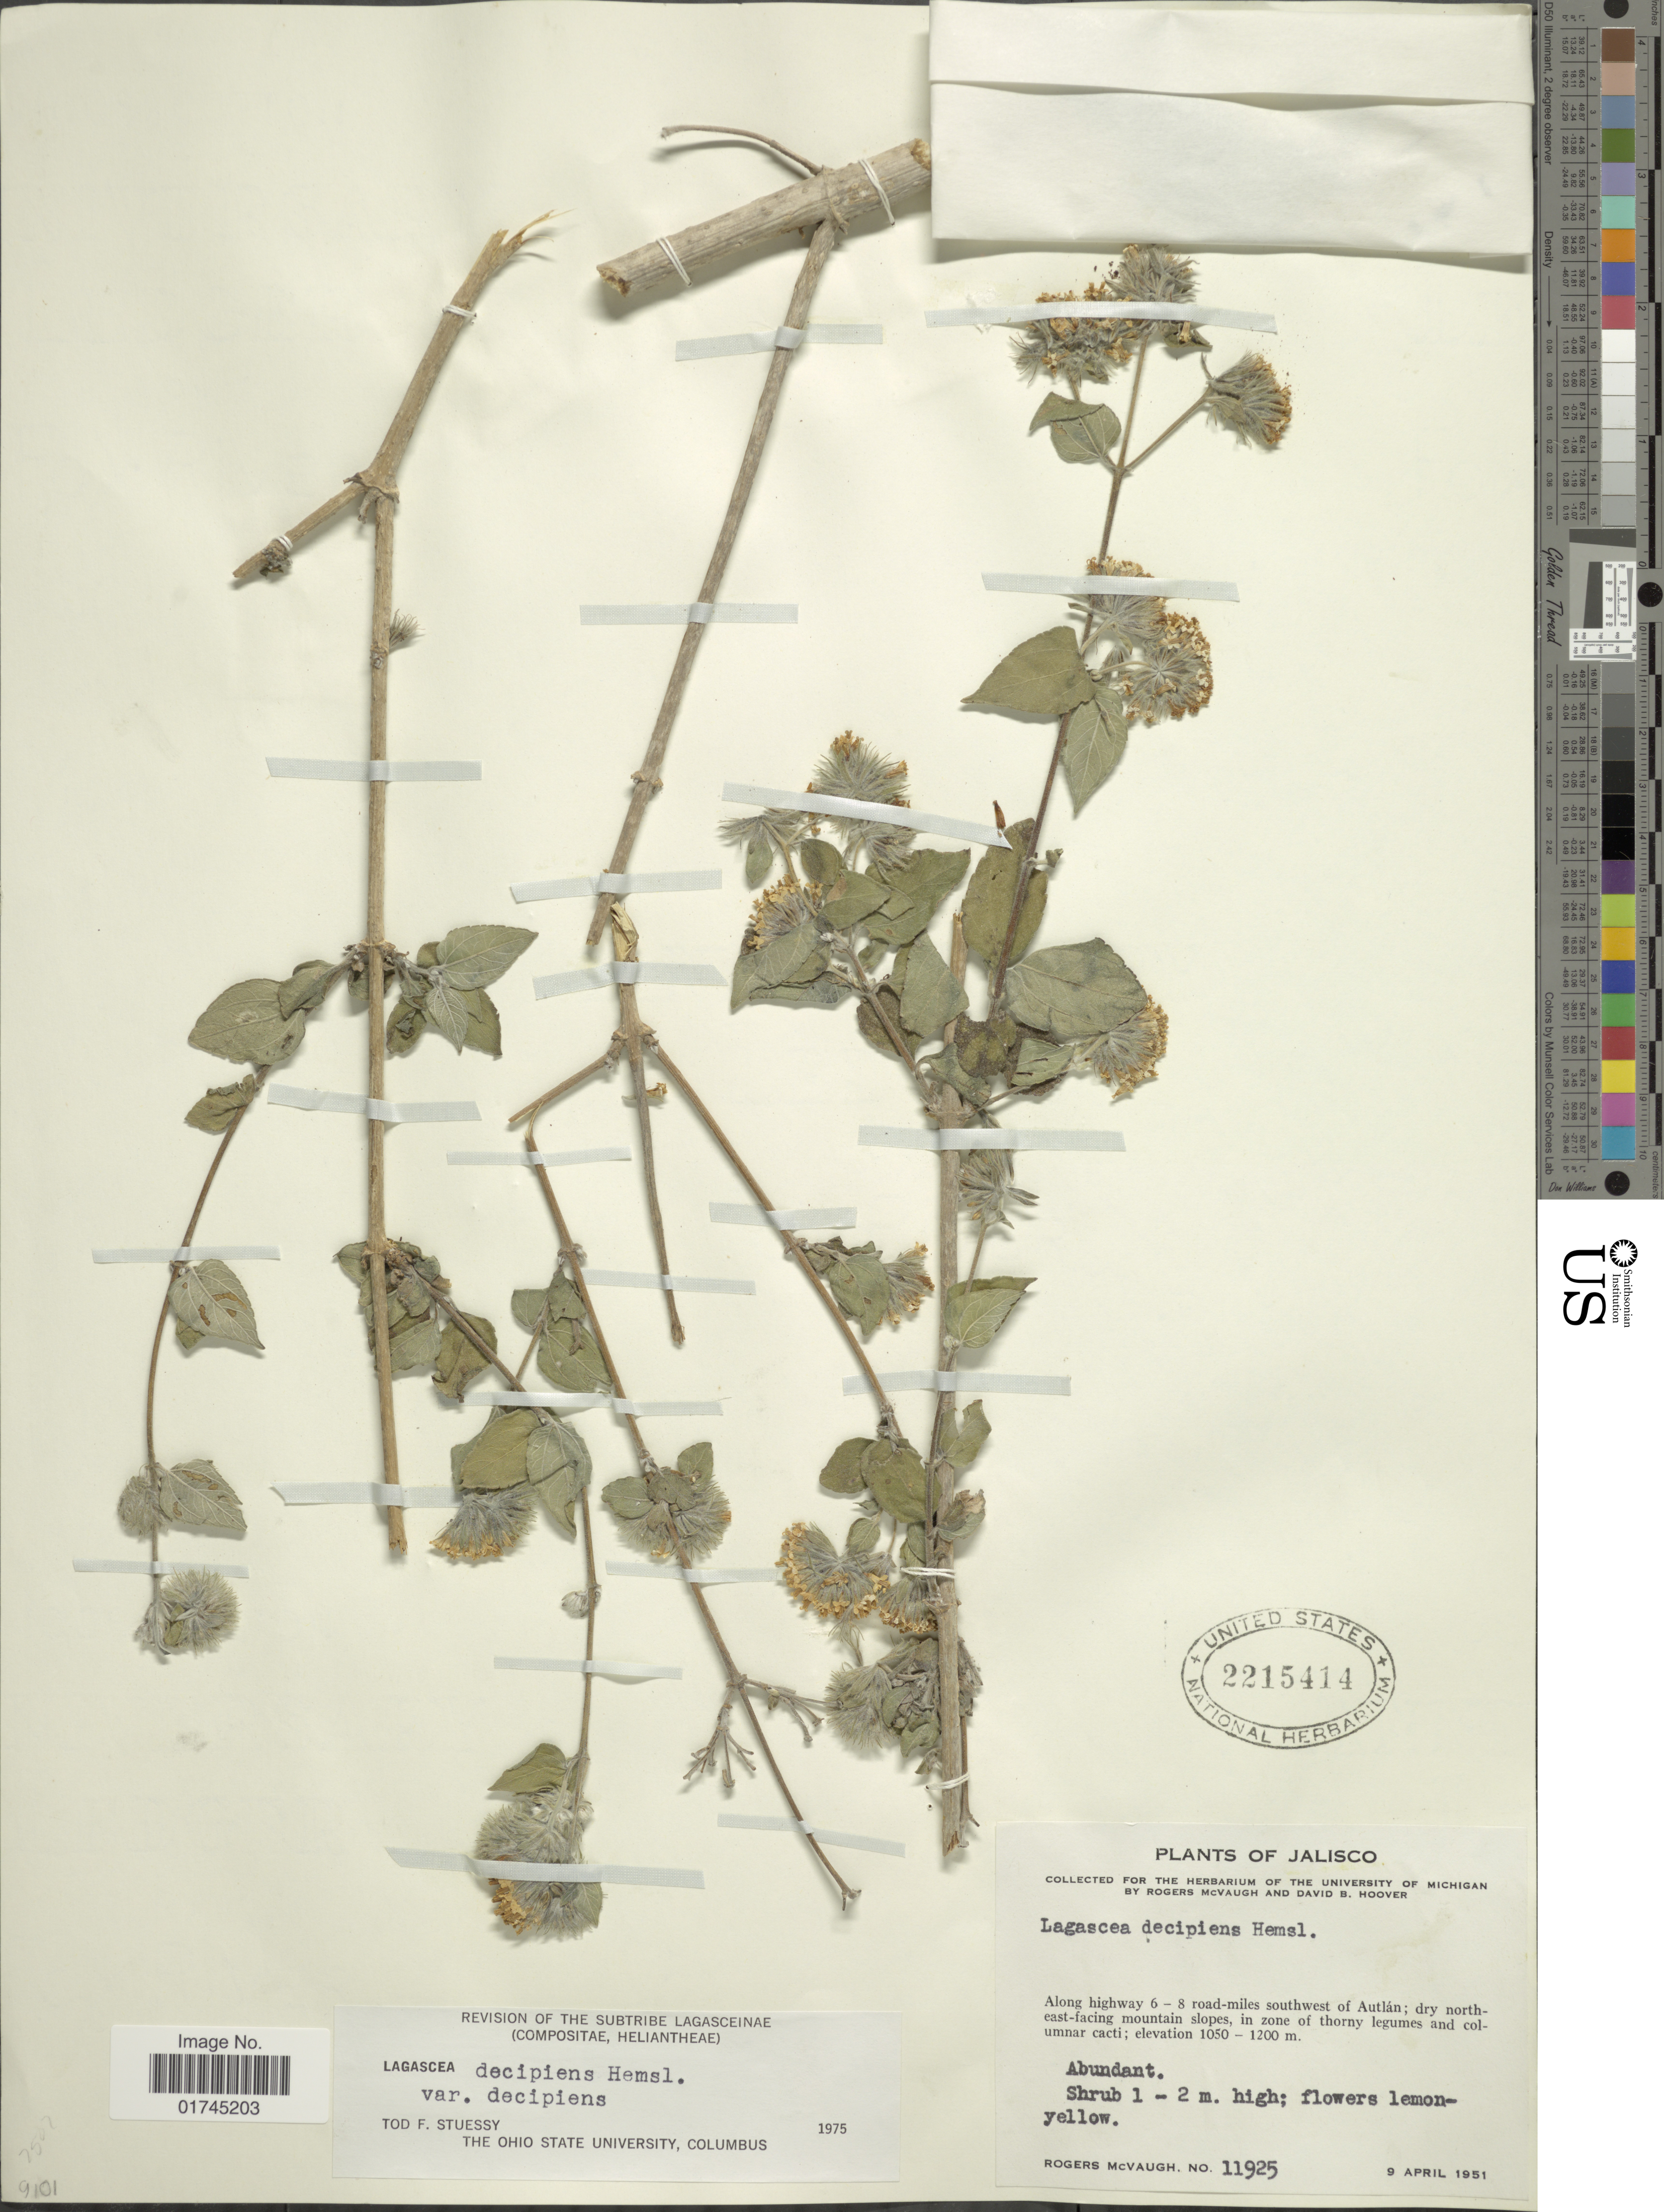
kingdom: Plantae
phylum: Tracheophyta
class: Magnoliopsida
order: Asterales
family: Asteraceae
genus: Lagascea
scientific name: Lagascea decipiens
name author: Hemsl.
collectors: R. McVaugh & D. B. Hoover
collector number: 11925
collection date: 1951-04-09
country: Mexico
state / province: Jalisco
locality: Along highway 6-8 road-miles southwest of Autlán; dry north-east-facing mountain slopes, in zone of thorny legumes and columnar cacti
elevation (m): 1050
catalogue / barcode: US 2215414